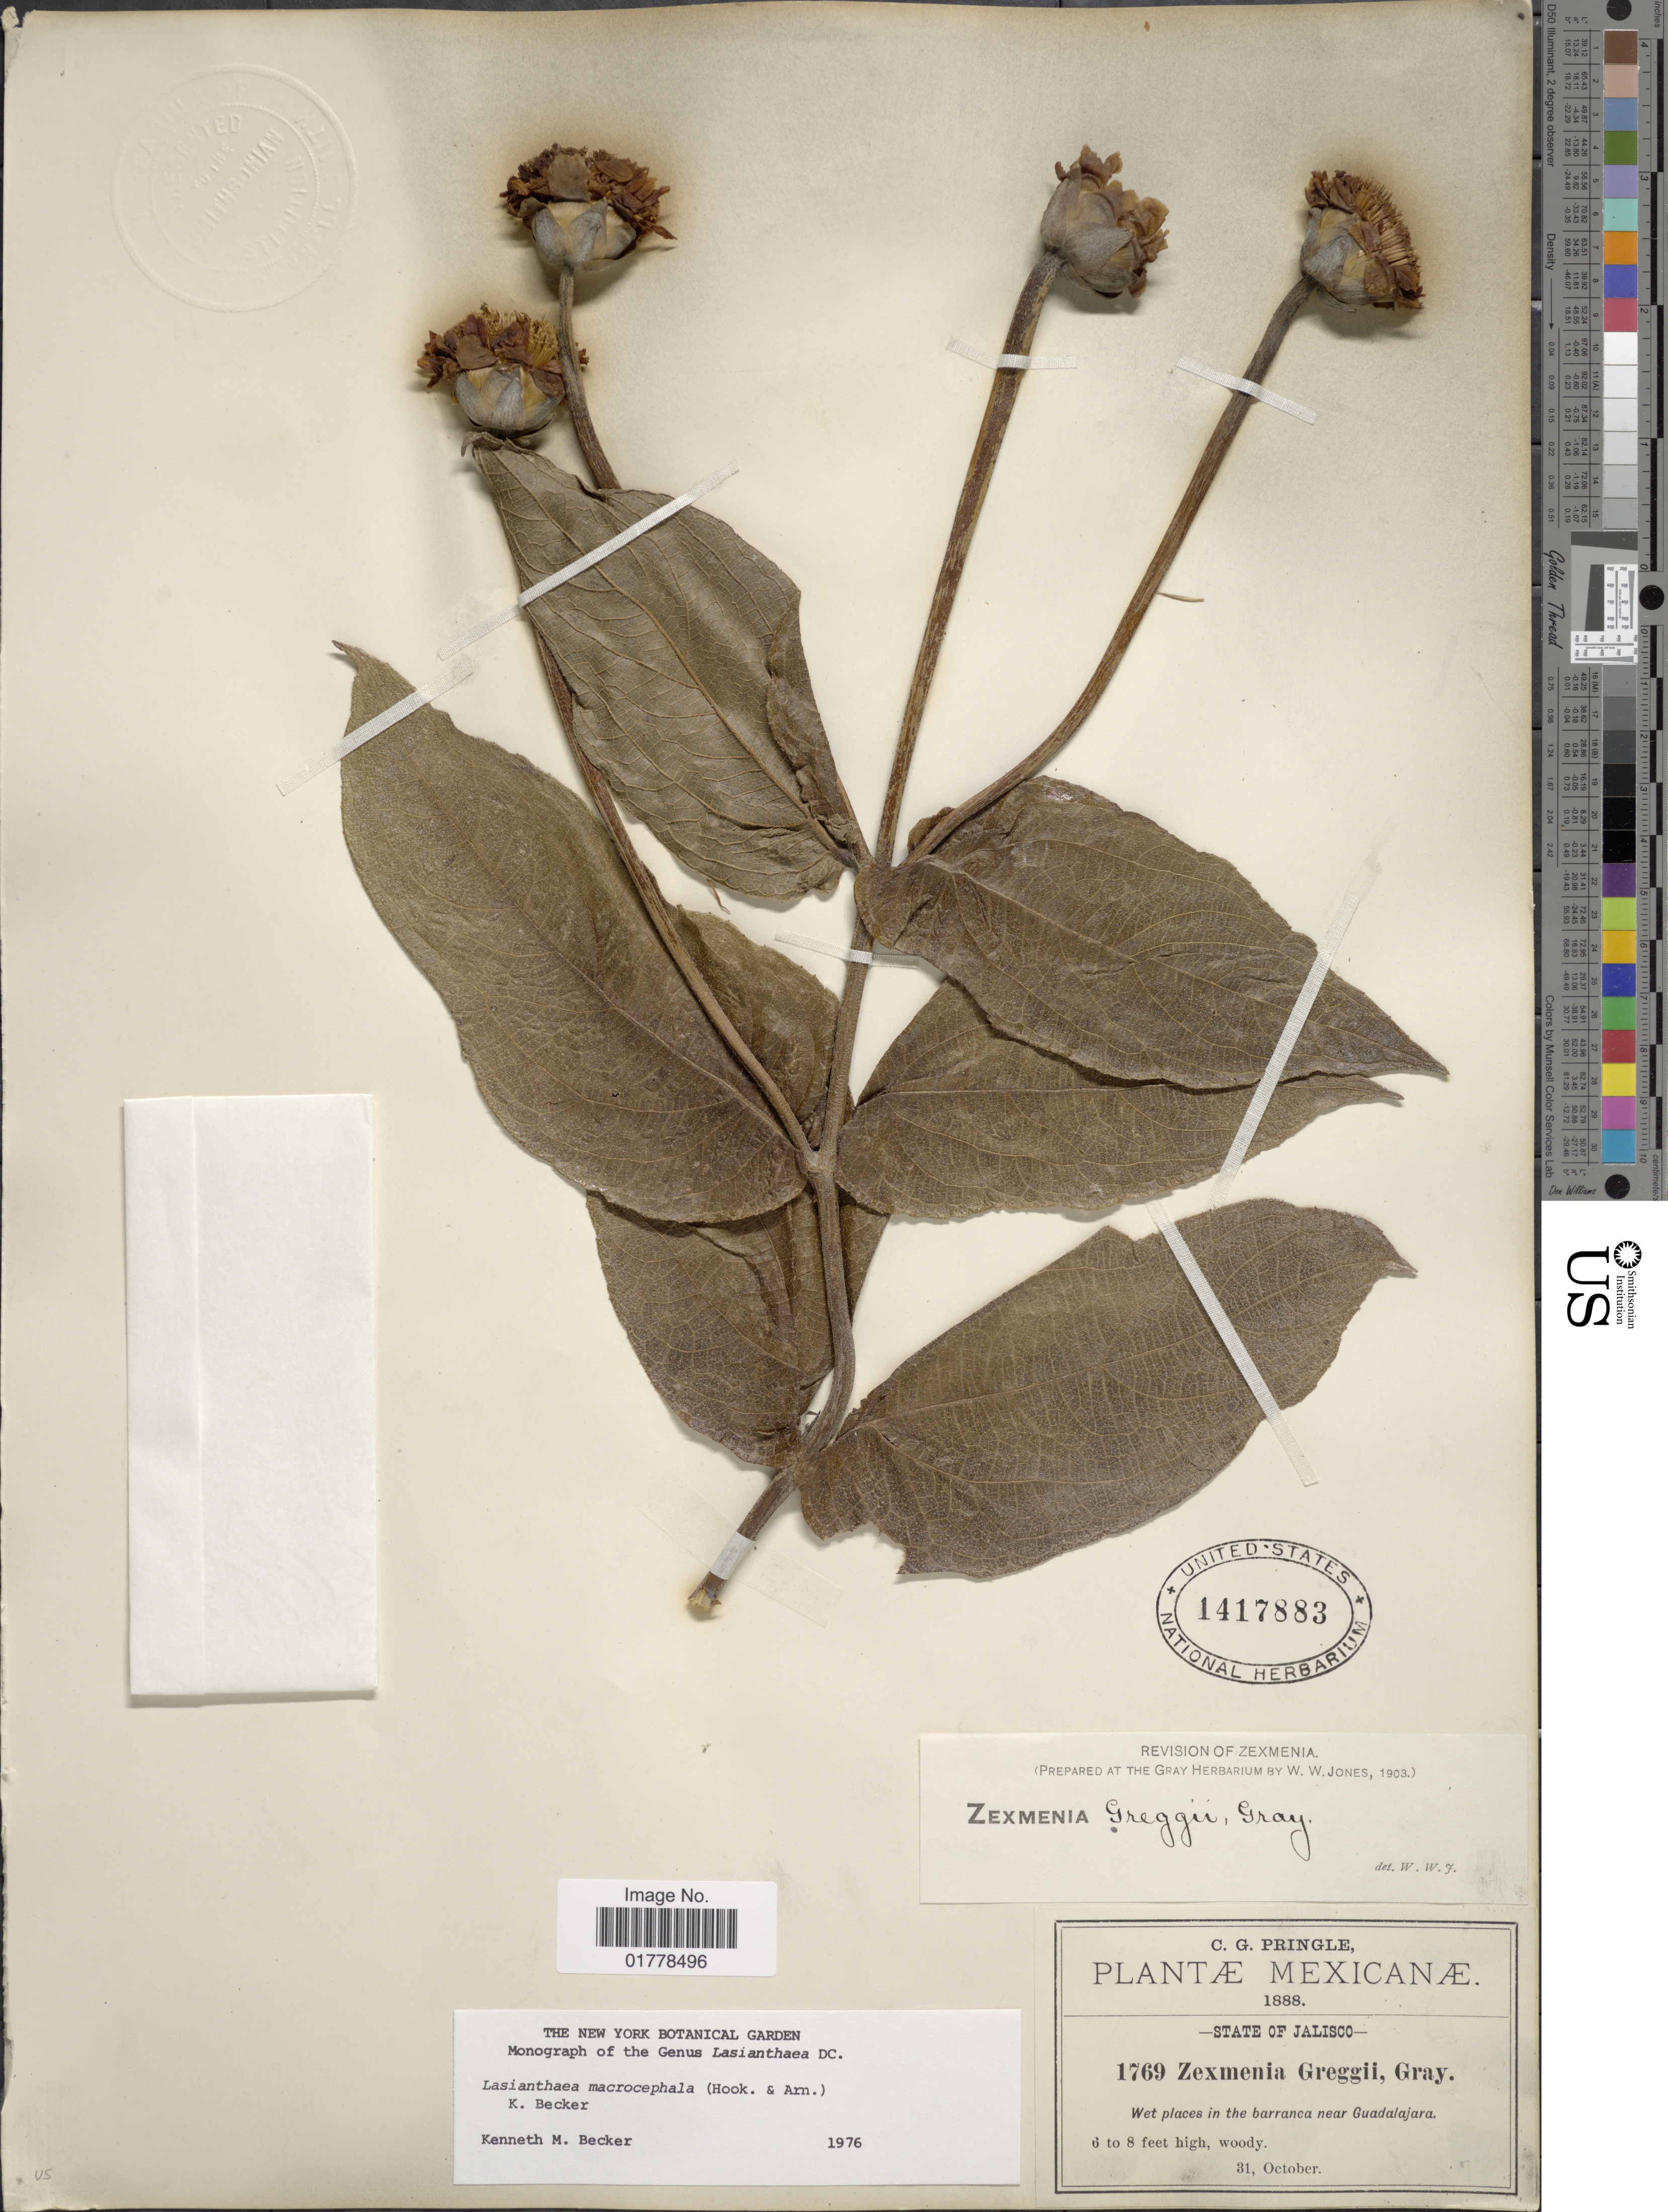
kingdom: Plantae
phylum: Tracheophyta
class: Magnoliopsida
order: Asterales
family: Asteraceae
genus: Lasianthaea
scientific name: Lasianthaea macrocephala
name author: (Hook. & Arn.) K.M. Becker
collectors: C. G. Pringle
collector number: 1769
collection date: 1888-10-31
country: Mexico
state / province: Jalisco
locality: State of Jalisco. Wet places in the barranca near Guadalajara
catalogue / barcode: US 1417883